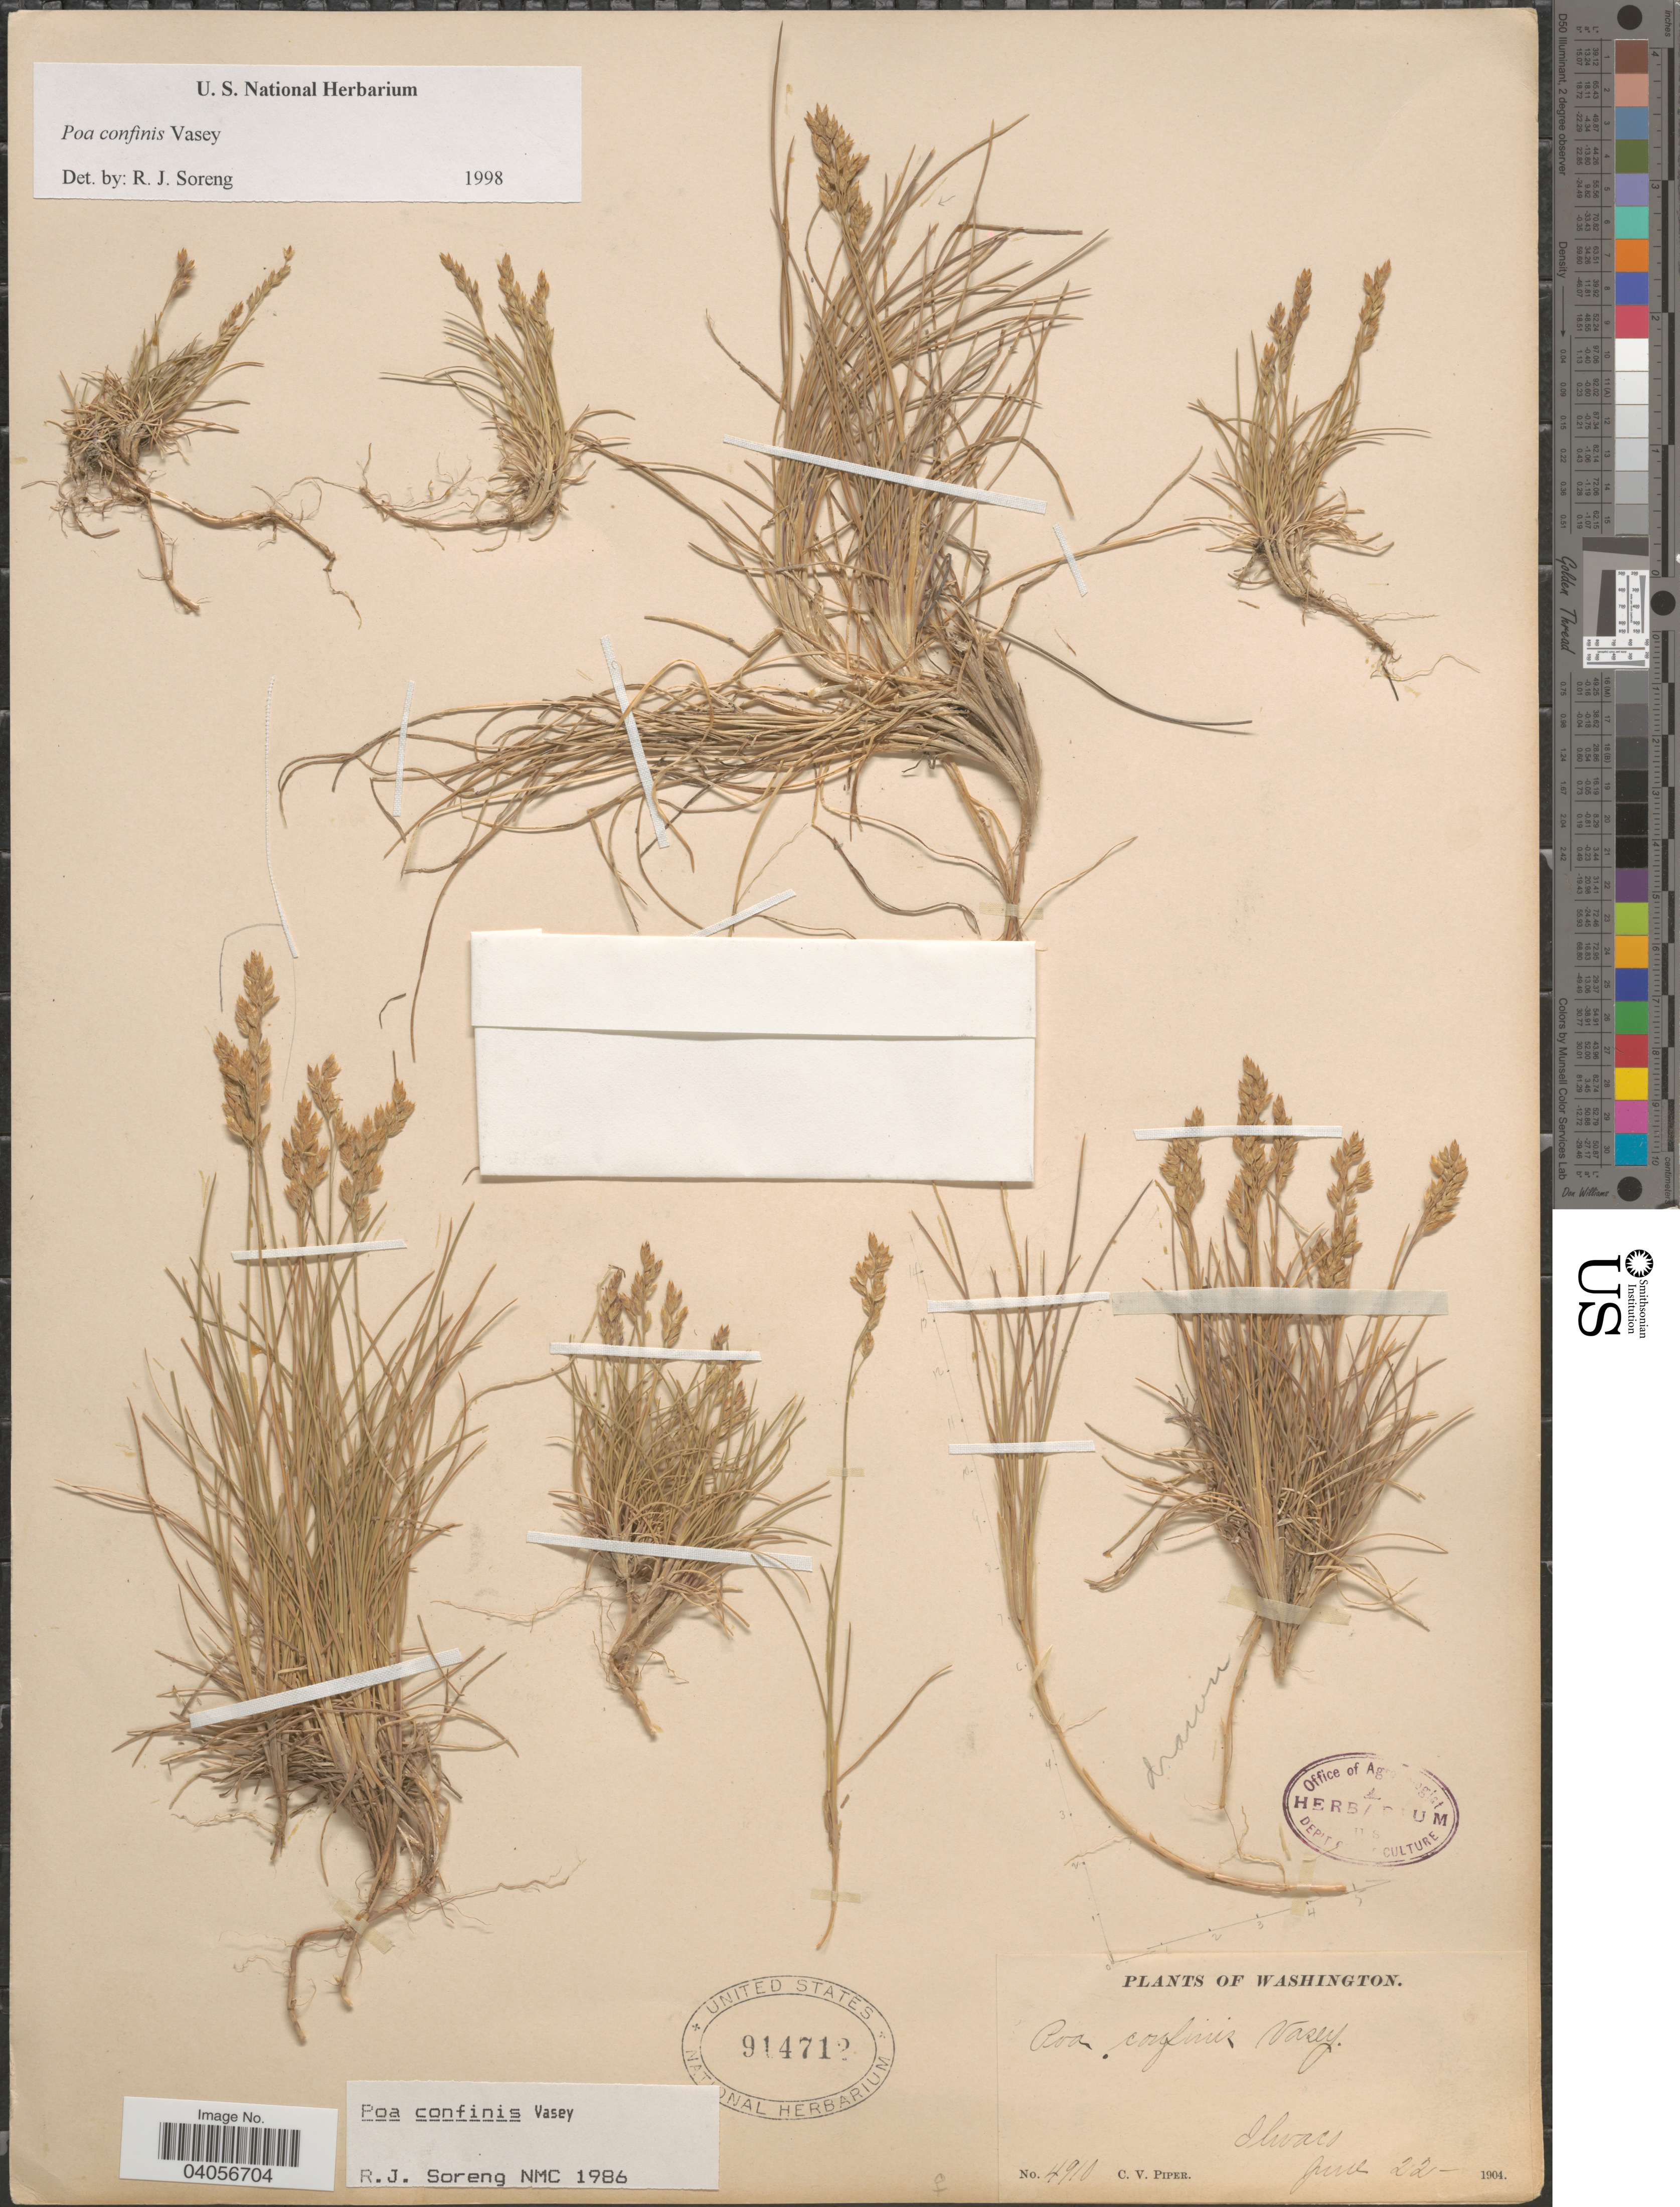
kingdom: Plantae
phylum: Tracheophyta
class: Liliopsida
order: Poales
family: Poaceae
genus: Poa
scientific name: Poa confinis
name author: Vasey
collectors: C. V. Piper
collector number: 4910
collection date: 1904-06-22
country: United States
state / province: Washington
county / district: Pacific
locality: Ilwaco.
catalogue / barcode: US 914712